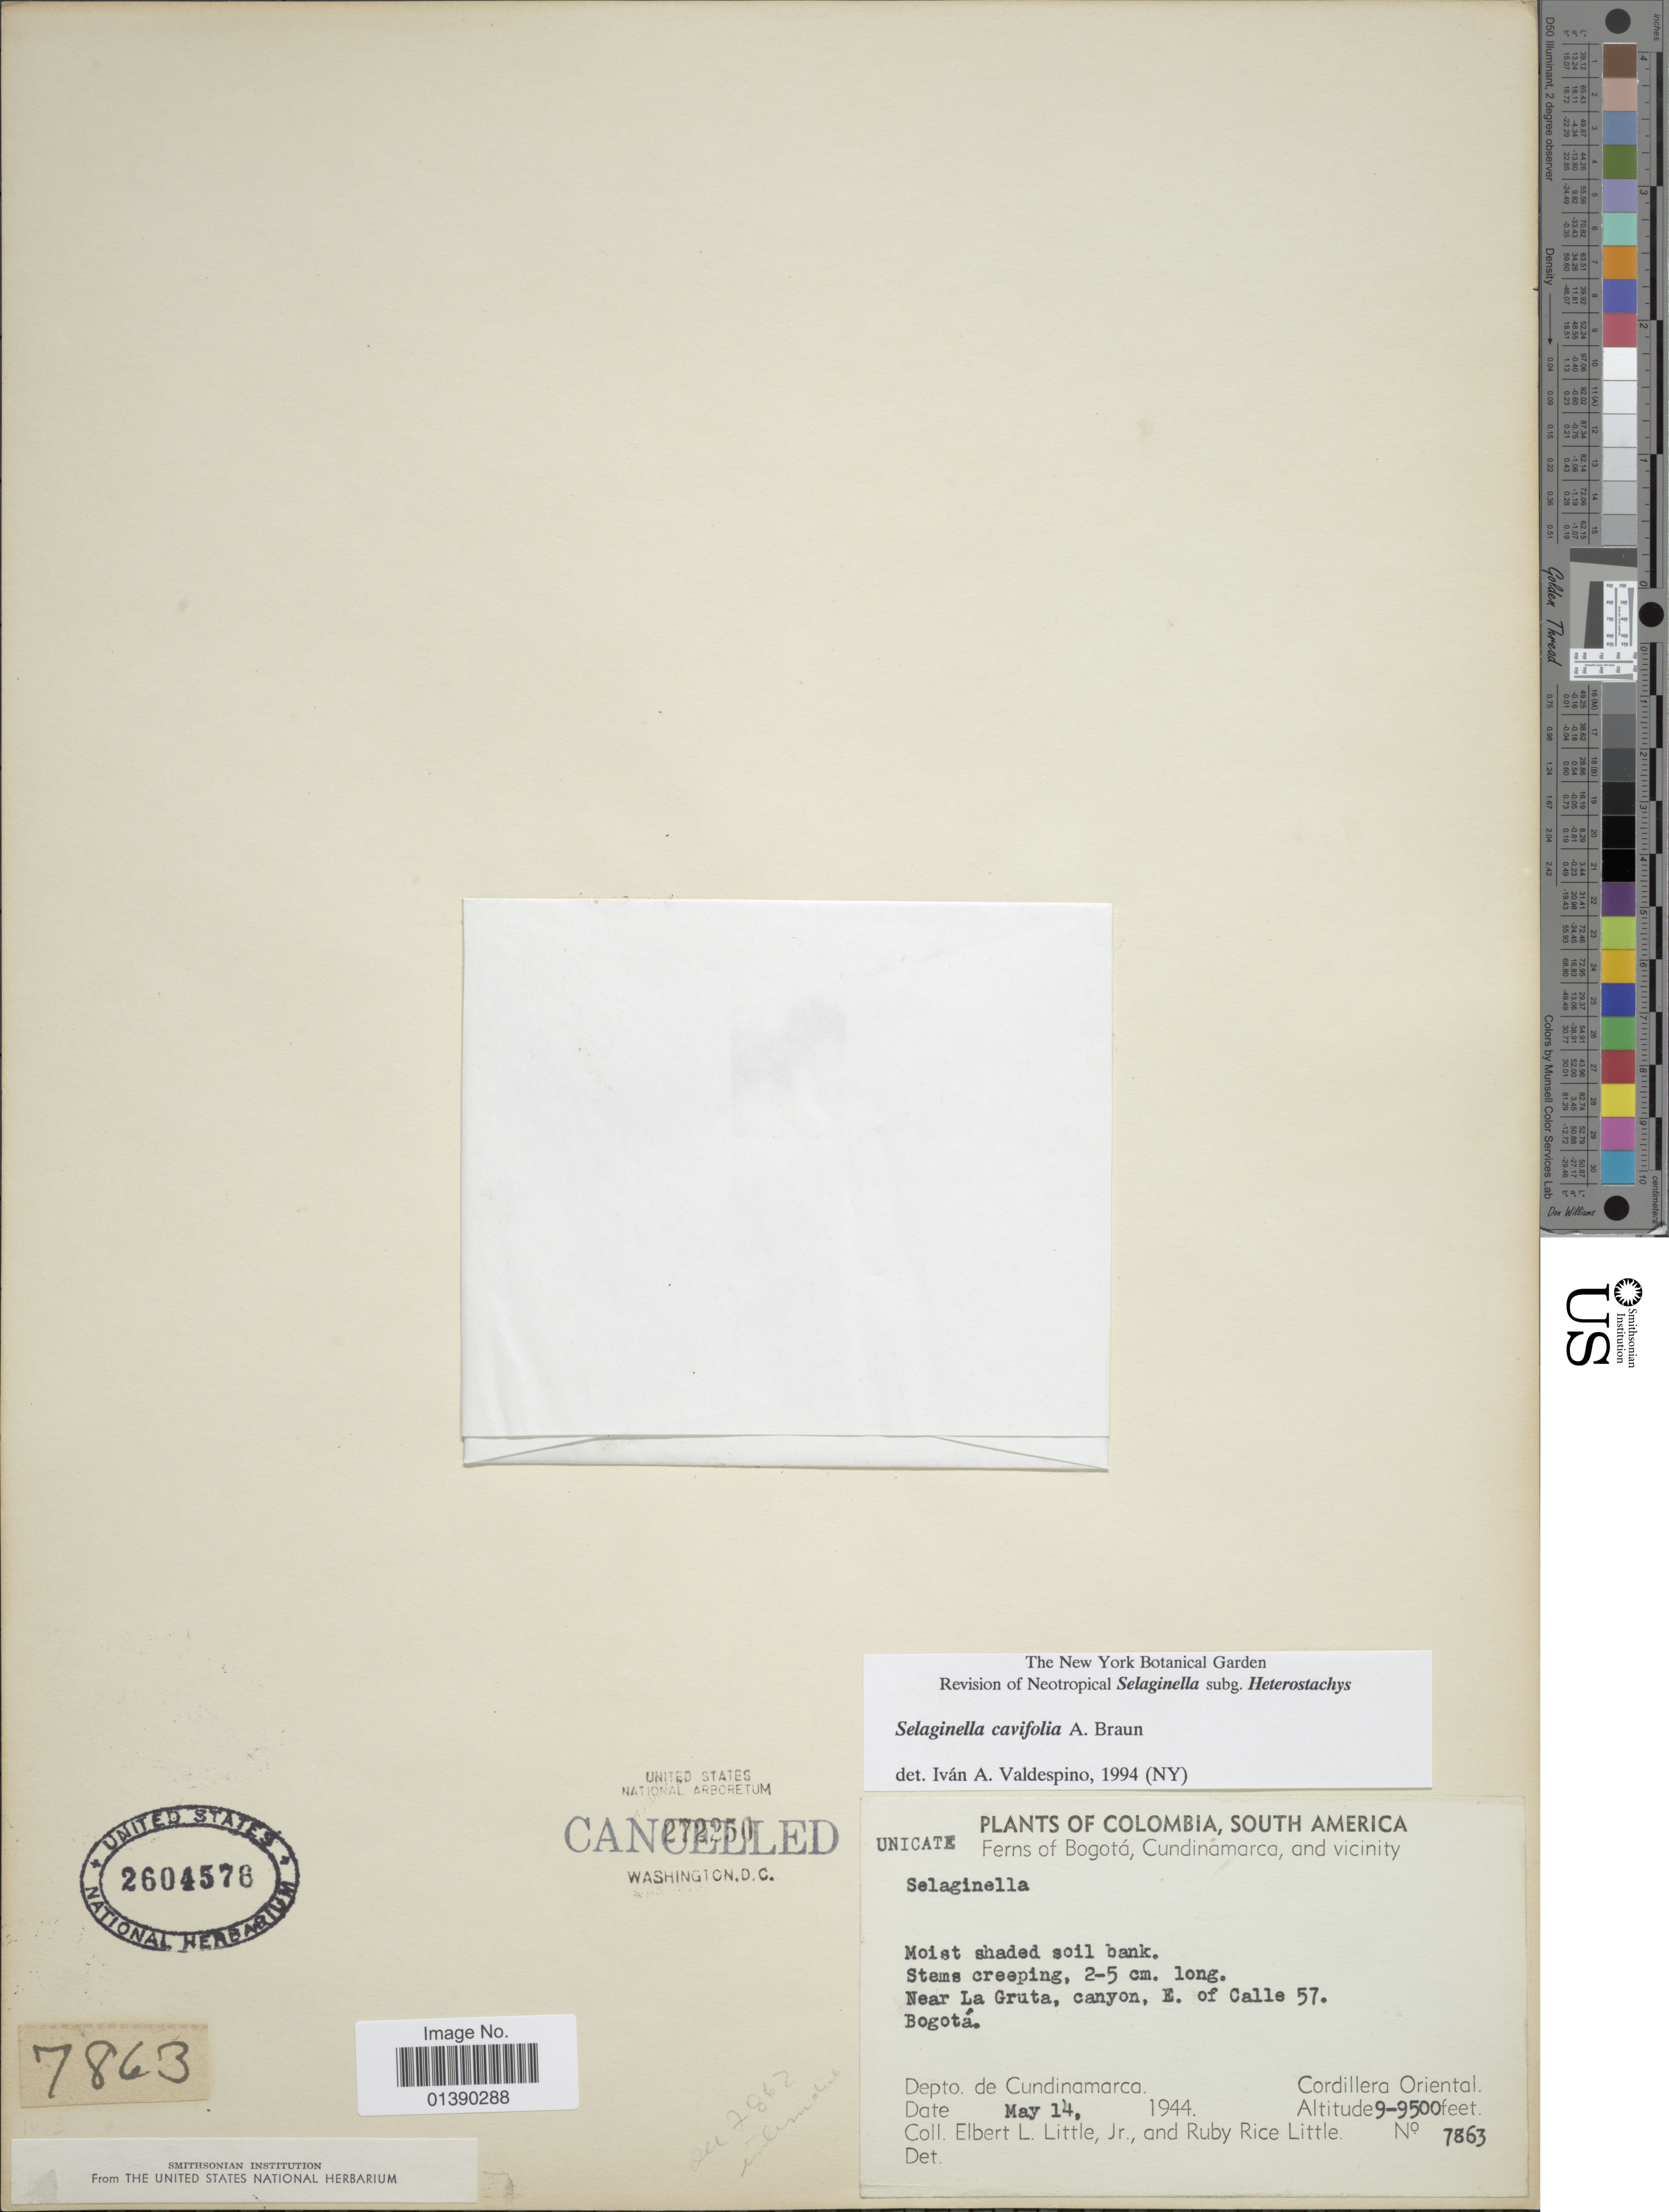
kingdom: Plantae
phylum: Tracheophyta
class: Lycopodiopsida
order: Selaginellales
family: Selaginellaceae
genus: Selaginella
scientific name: Selaginella cavifolia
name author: A. Braun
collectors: E. L. Little & R. R. Little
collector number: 7863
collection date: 1944-05-14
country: Colombia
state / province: Cundinamarca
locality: South America, Near La Gruta, canyon, E of Calle 57. Bogotá. Cordillera Oriental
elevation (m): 2743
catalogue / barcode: US 2604576